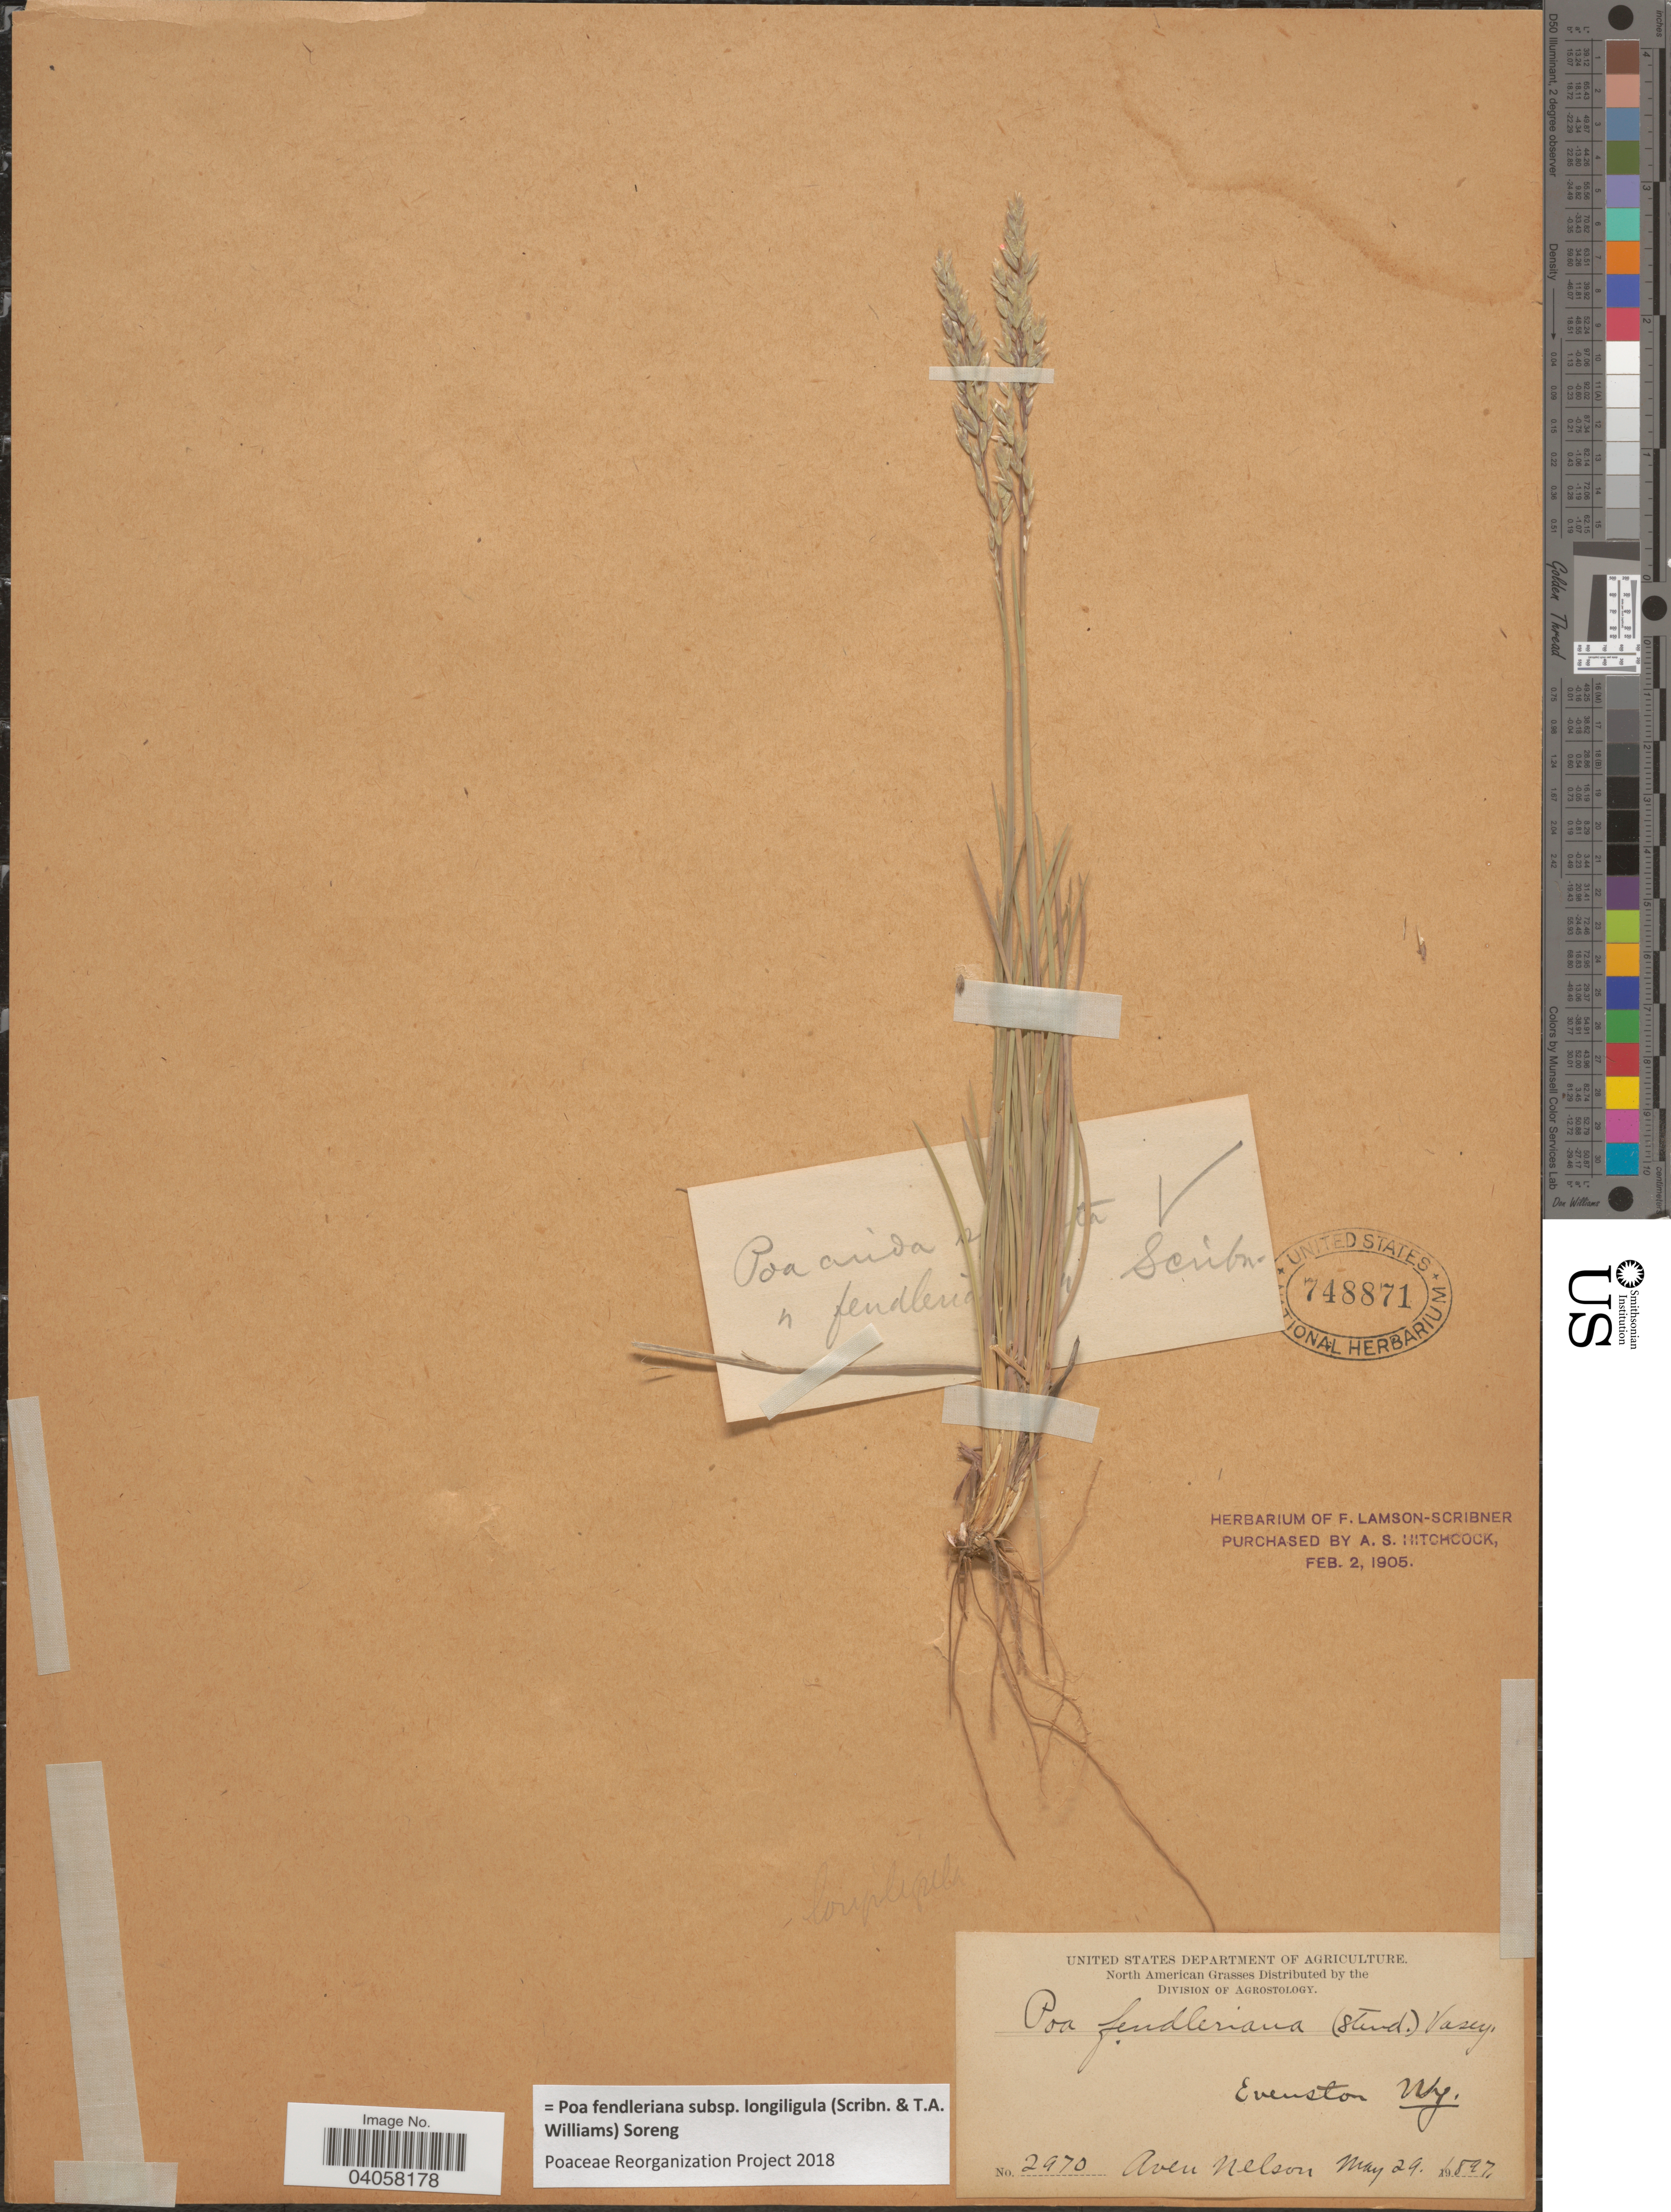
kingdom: Plantae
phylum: Tracheophyta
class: Liliopsida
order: Poales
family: Poaceae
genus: Poa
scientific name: Poa fendleriana subsp. longiligula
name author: (Scribn. & T.A. Williams) Soreng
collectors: A. Nelson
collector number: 2970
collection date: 1897-05-29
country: United States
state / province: Wyoming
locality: Evenston.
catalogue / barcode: US 748871